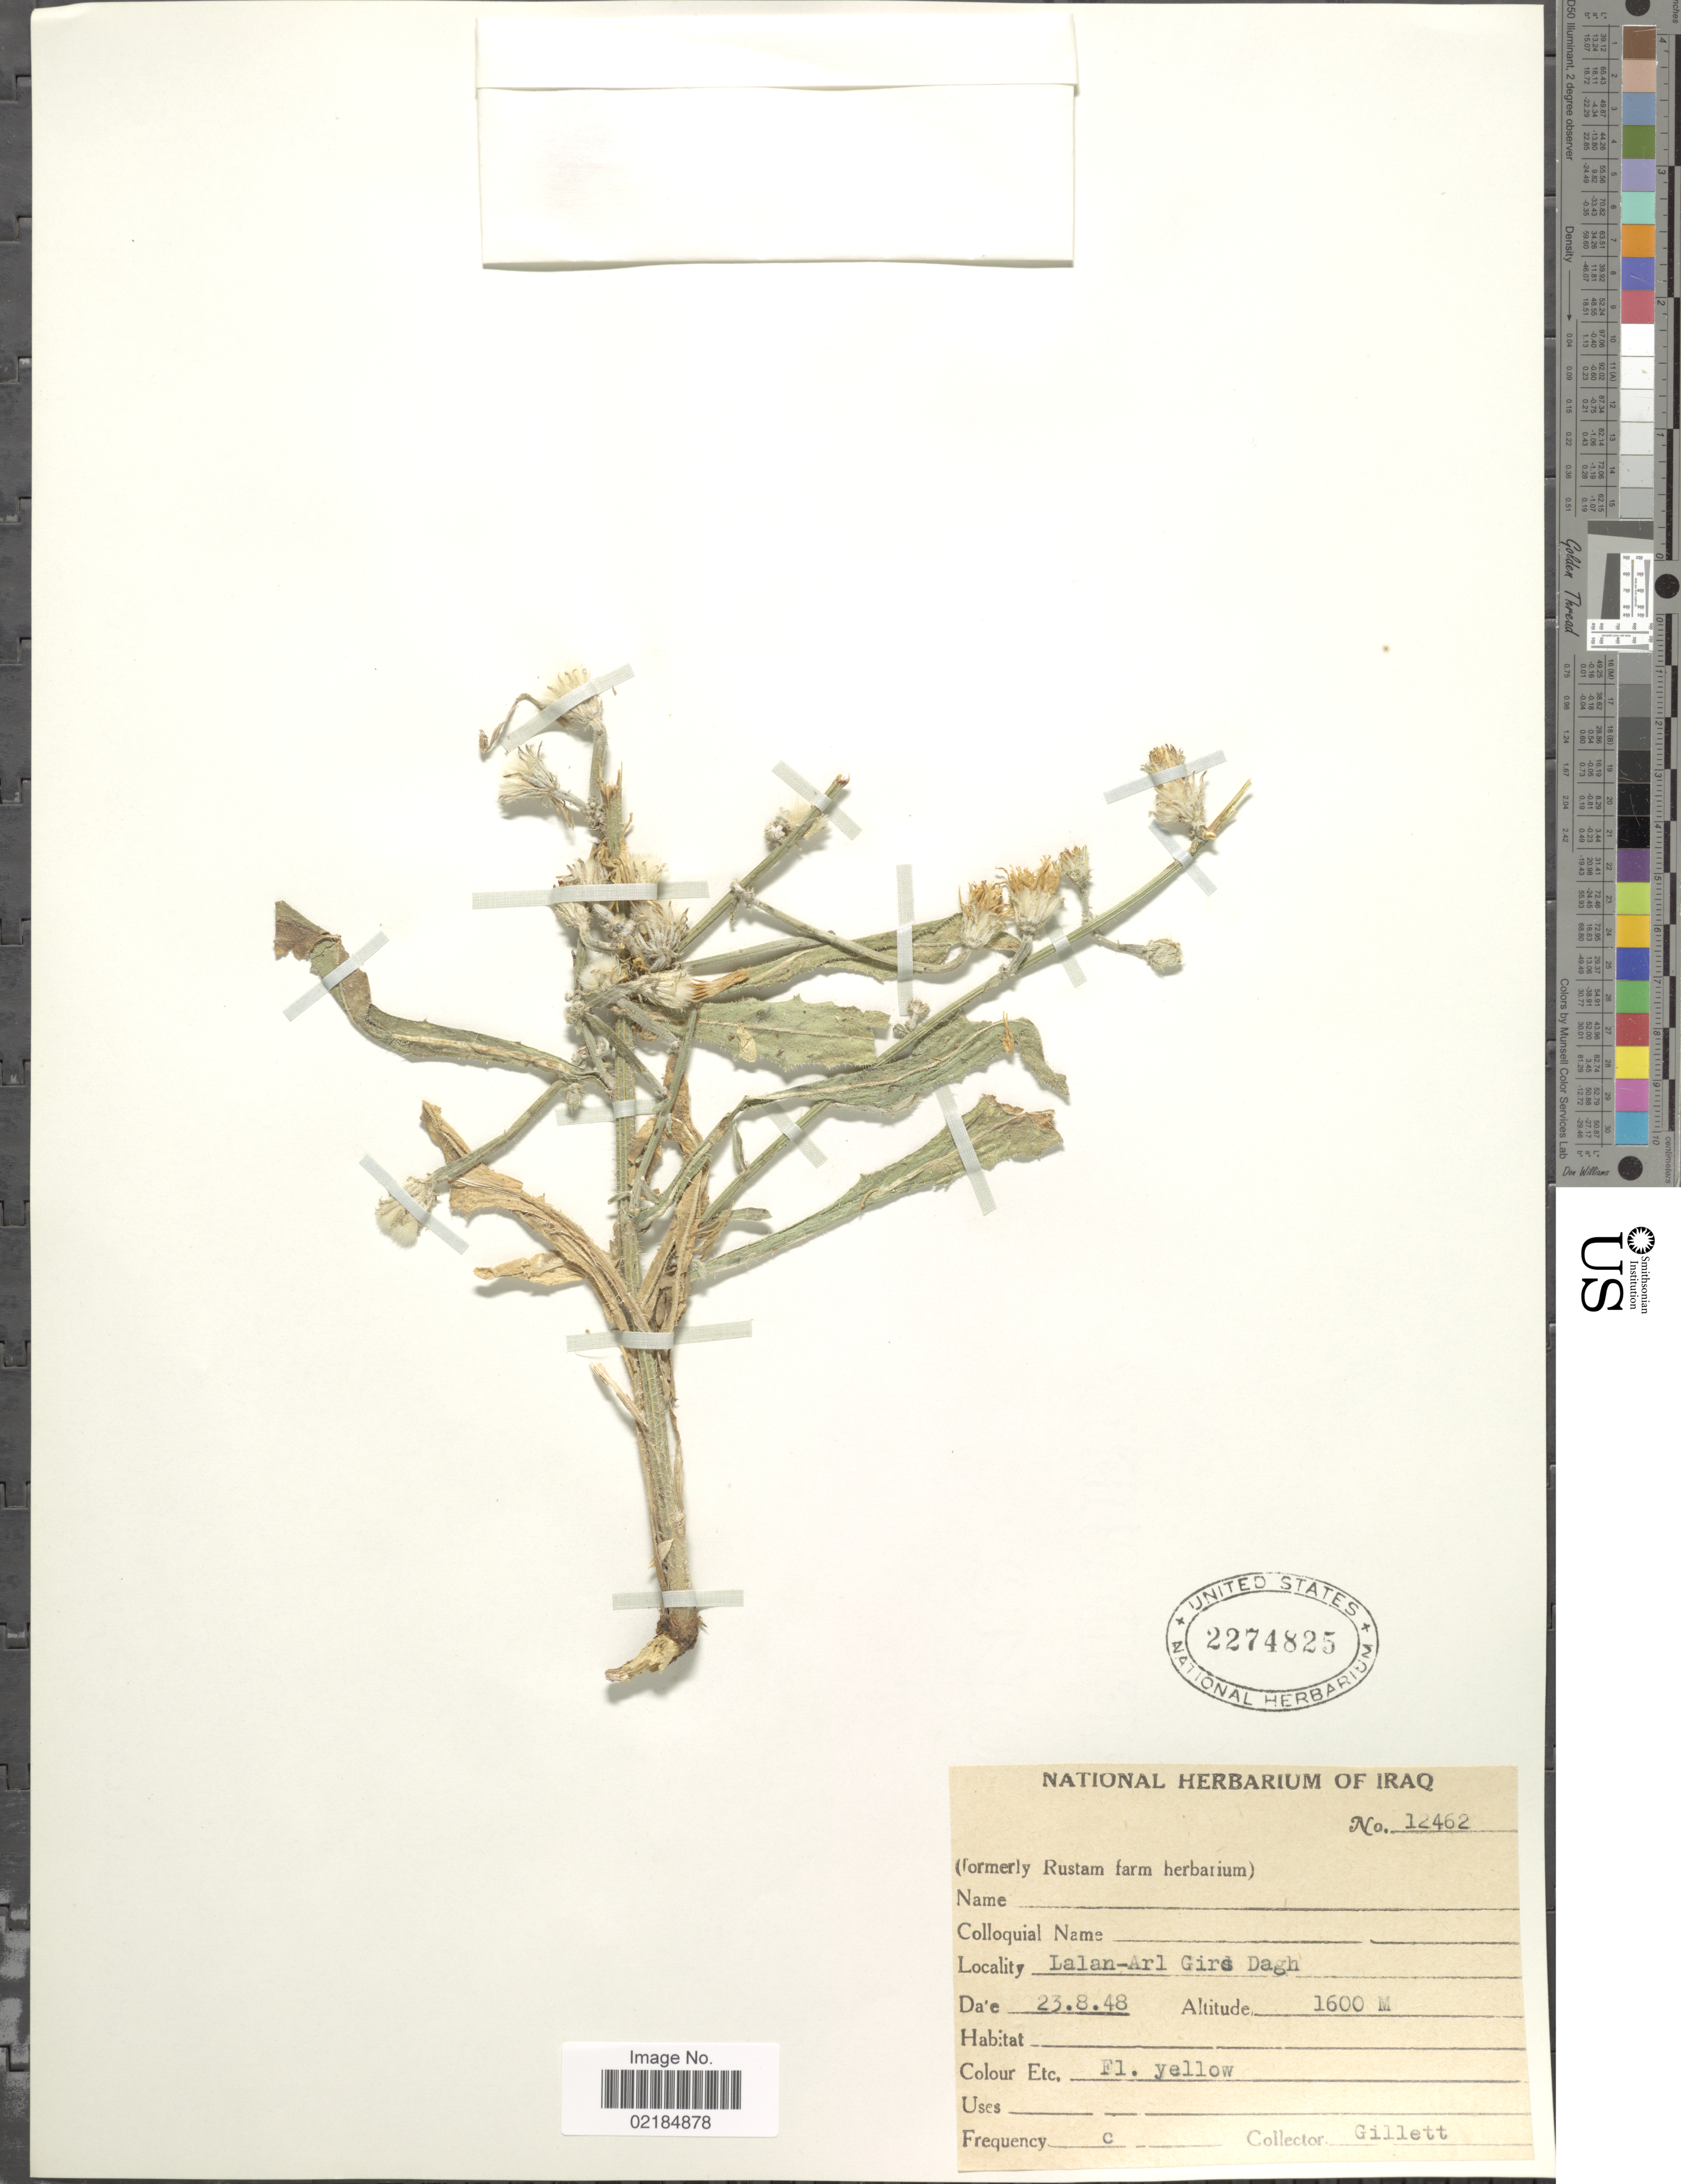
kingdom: Plantae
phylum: Tracheophyta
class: Magnoliopsida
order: Asterales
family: Asteraceae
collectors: Gillett, --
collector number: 12462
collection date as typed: Transcribed d/m/y: 23/8/48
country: Iraq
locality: Lalan-Arl Gird Dagh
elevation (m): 1600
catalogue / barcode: US 2274825